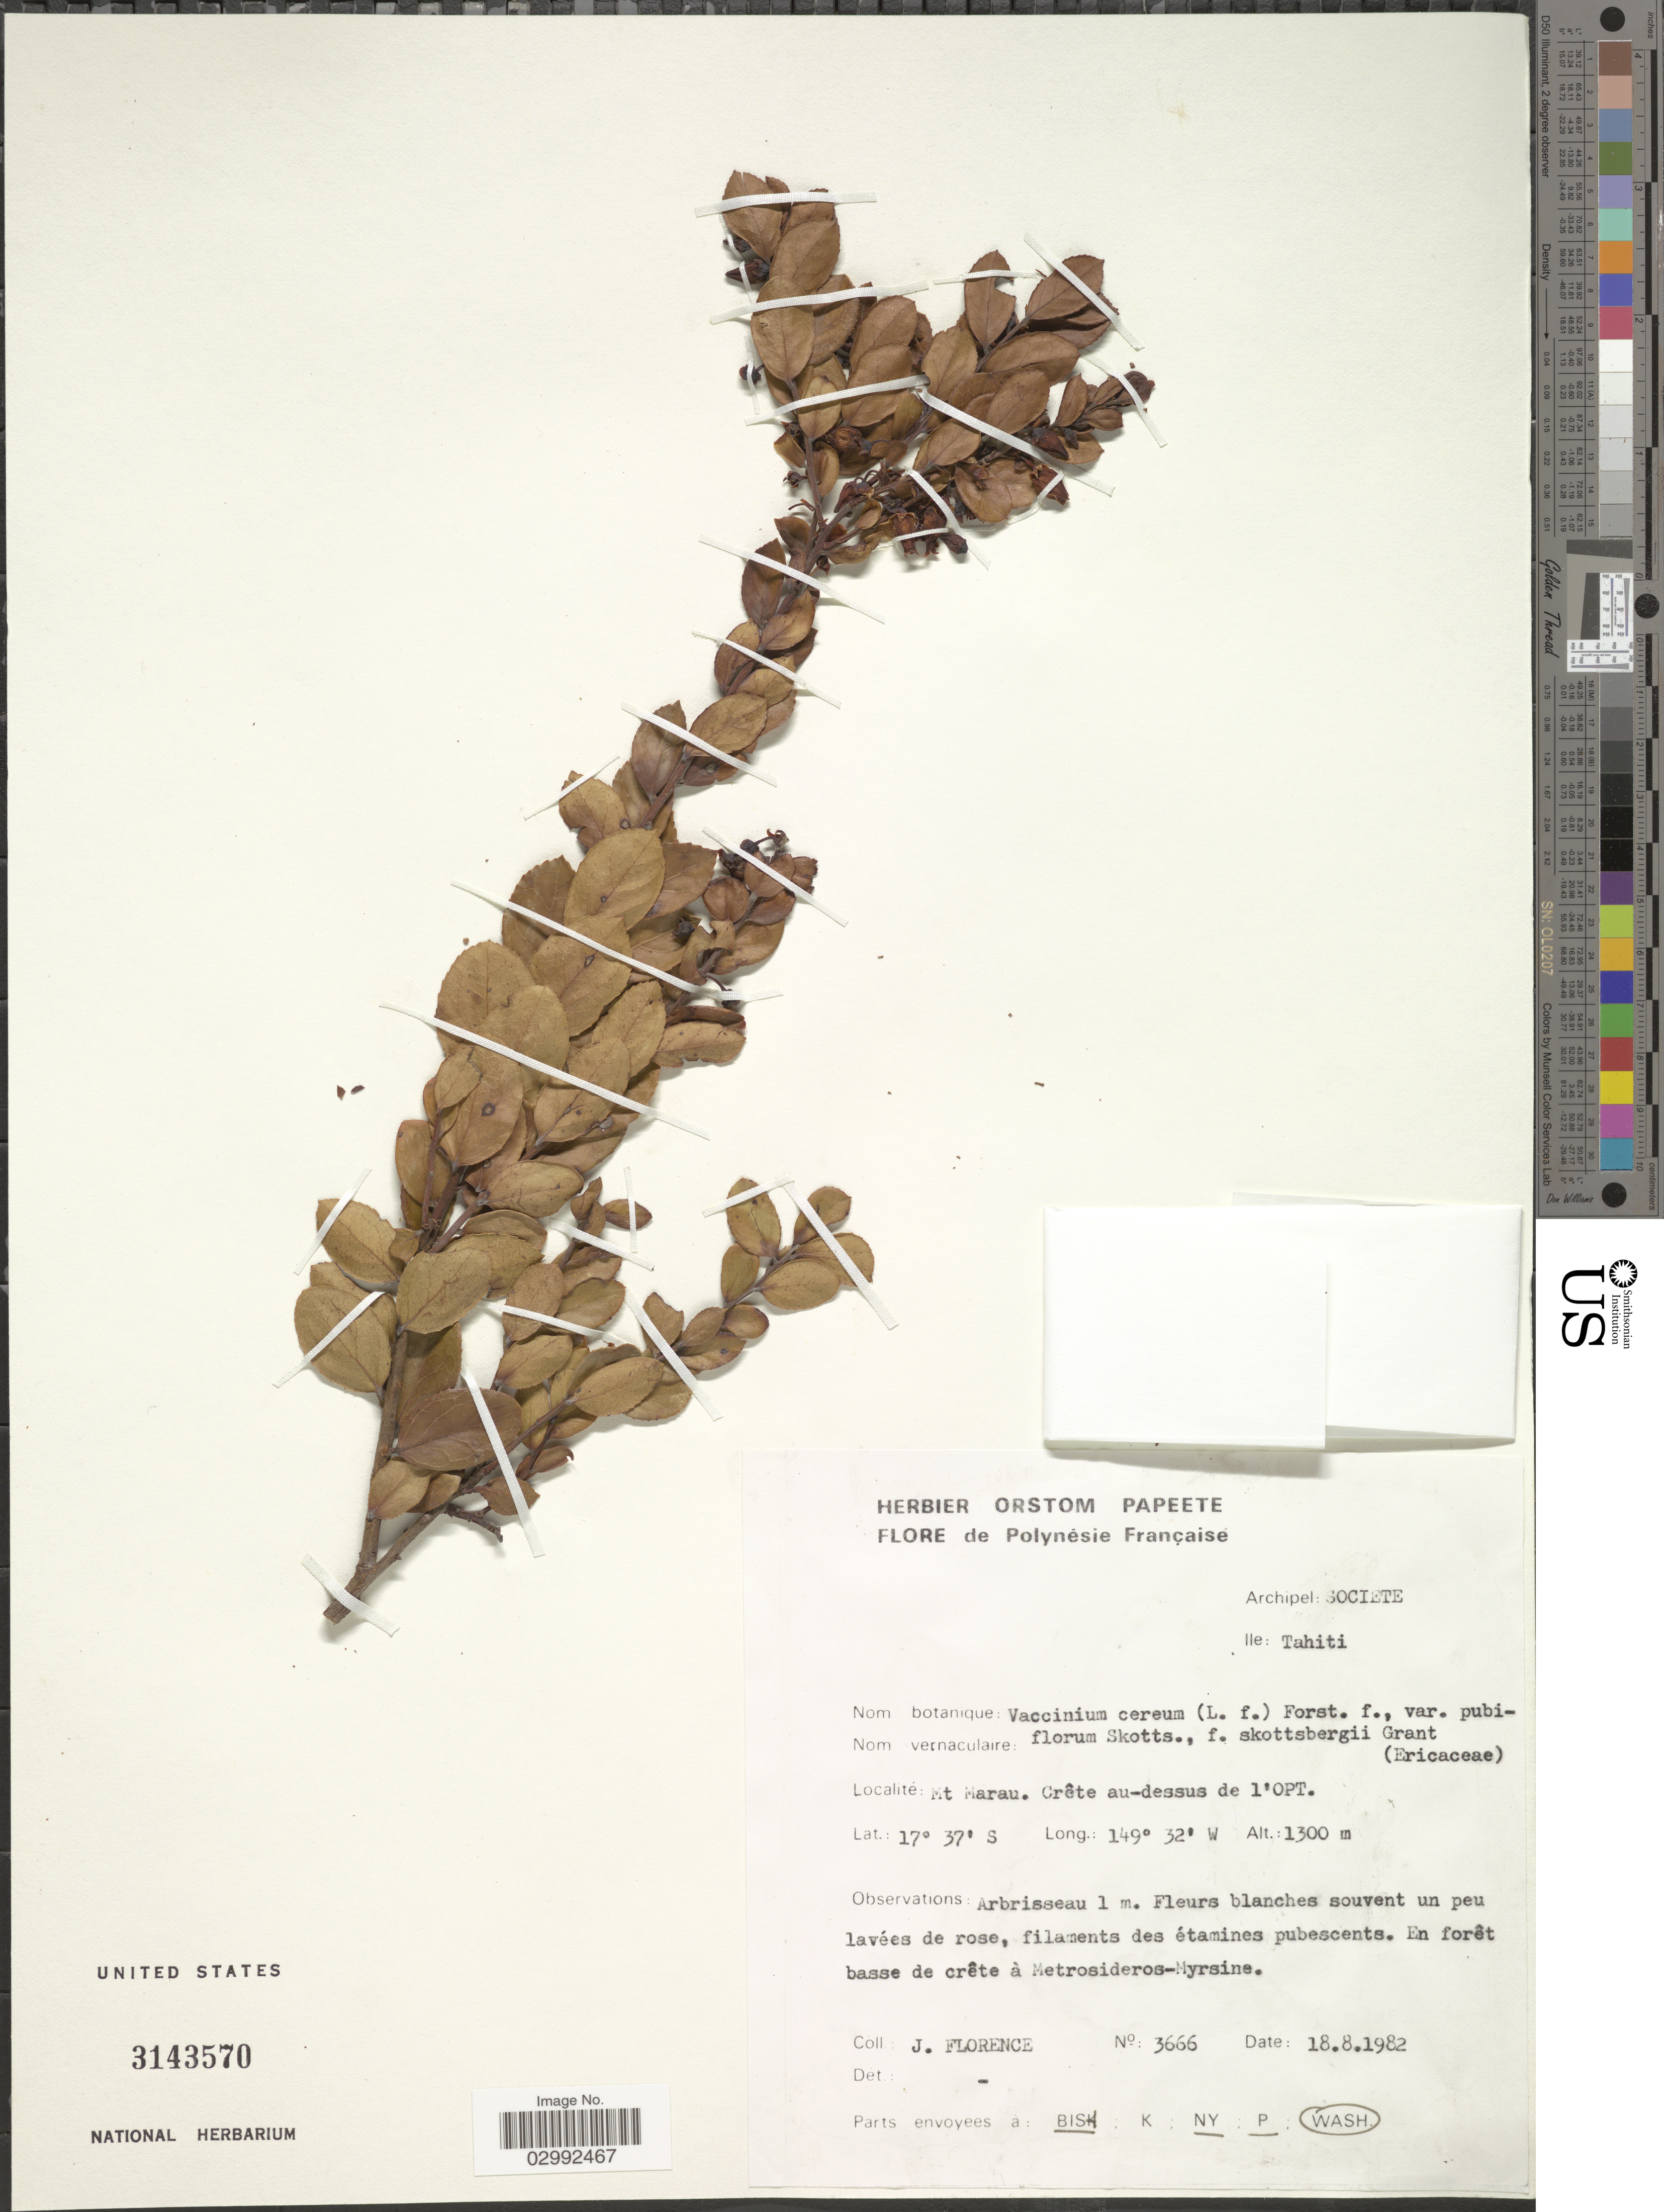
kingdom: Plantae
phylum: Tracheophyta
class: Magnoliopsida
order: Ericales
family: Ericaceae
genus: Vaccinium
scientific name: Vaccinium cereum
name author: (L. f.) G. Forst.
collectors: J. Florence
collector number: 3666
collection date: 1982-08-18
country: French Polynesia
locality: Archipel: Societe, Ile: Tahiti, Mt Marau, Crête au-dessus de l'OPT.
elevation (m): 1300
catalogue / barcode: US 3143570